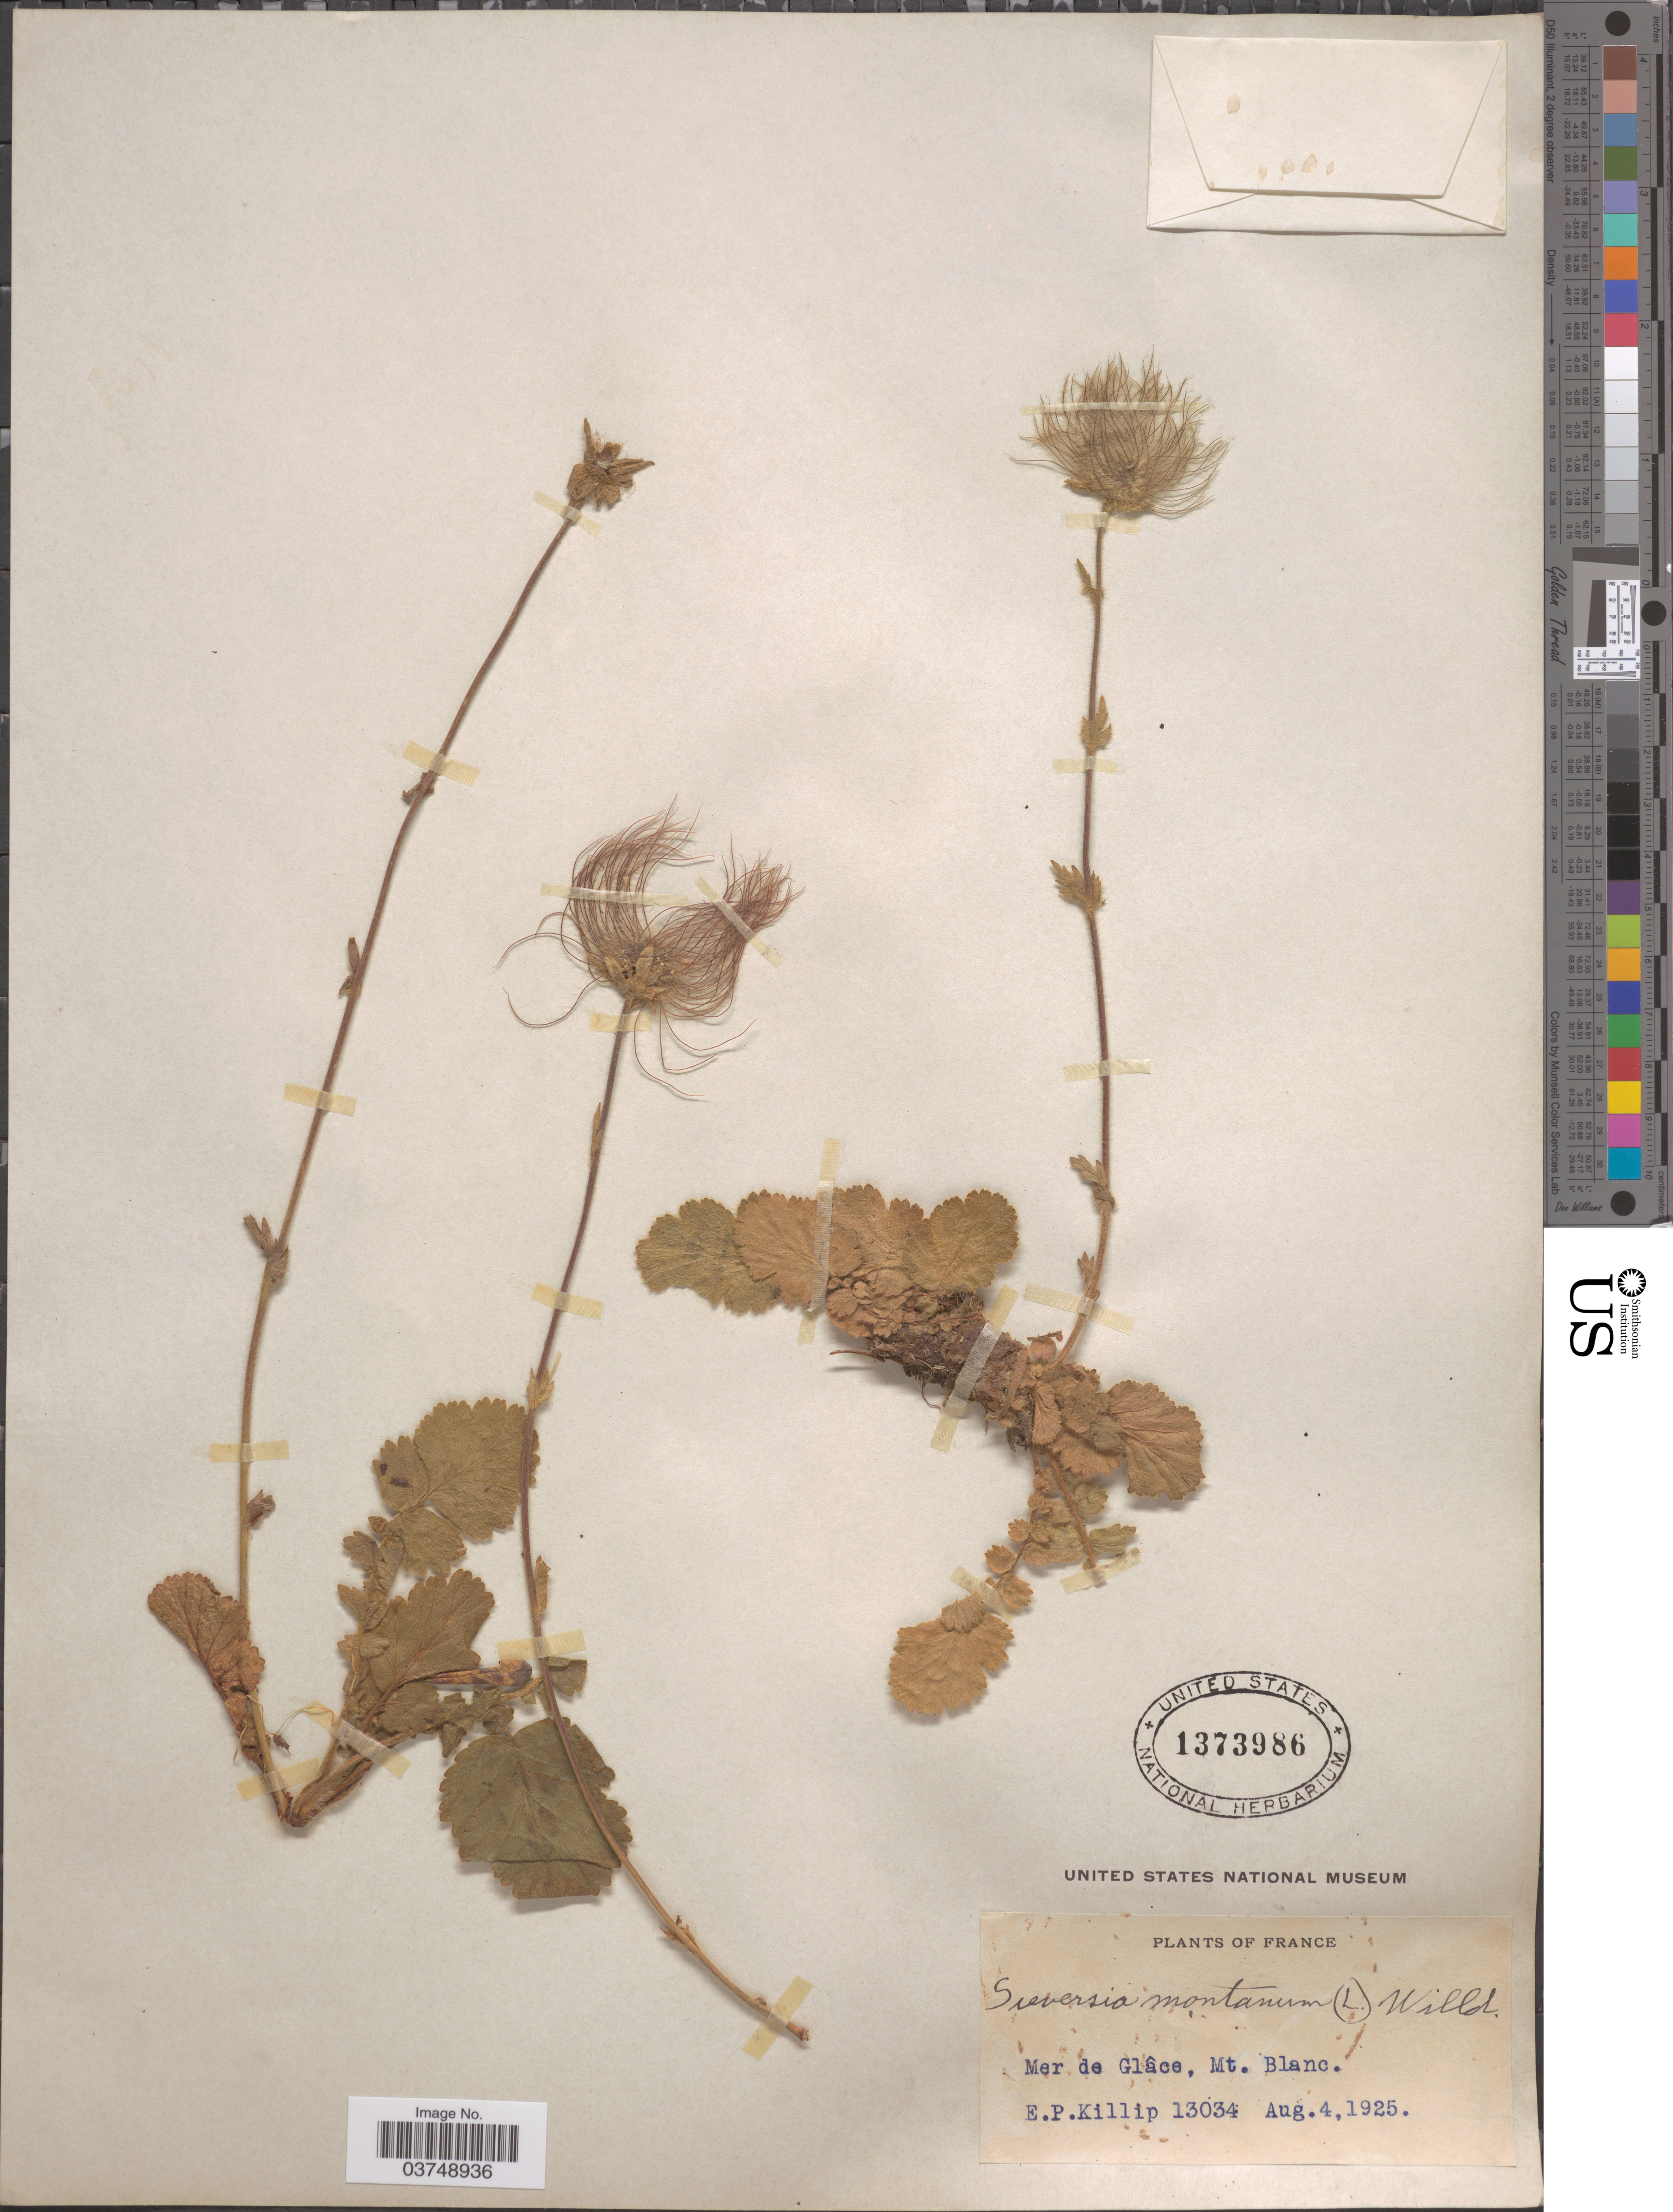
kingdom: Plantae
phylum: Tracheophyta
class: Magnoliopsida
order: Rosales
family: Rosaceae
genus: Geum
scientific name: Geum montanum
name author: L.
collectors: E. P. Killip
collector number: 13034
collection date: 1925-08-04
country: France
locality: Mer de Glâce, Mt. Blanc.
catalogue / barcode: US 1373986